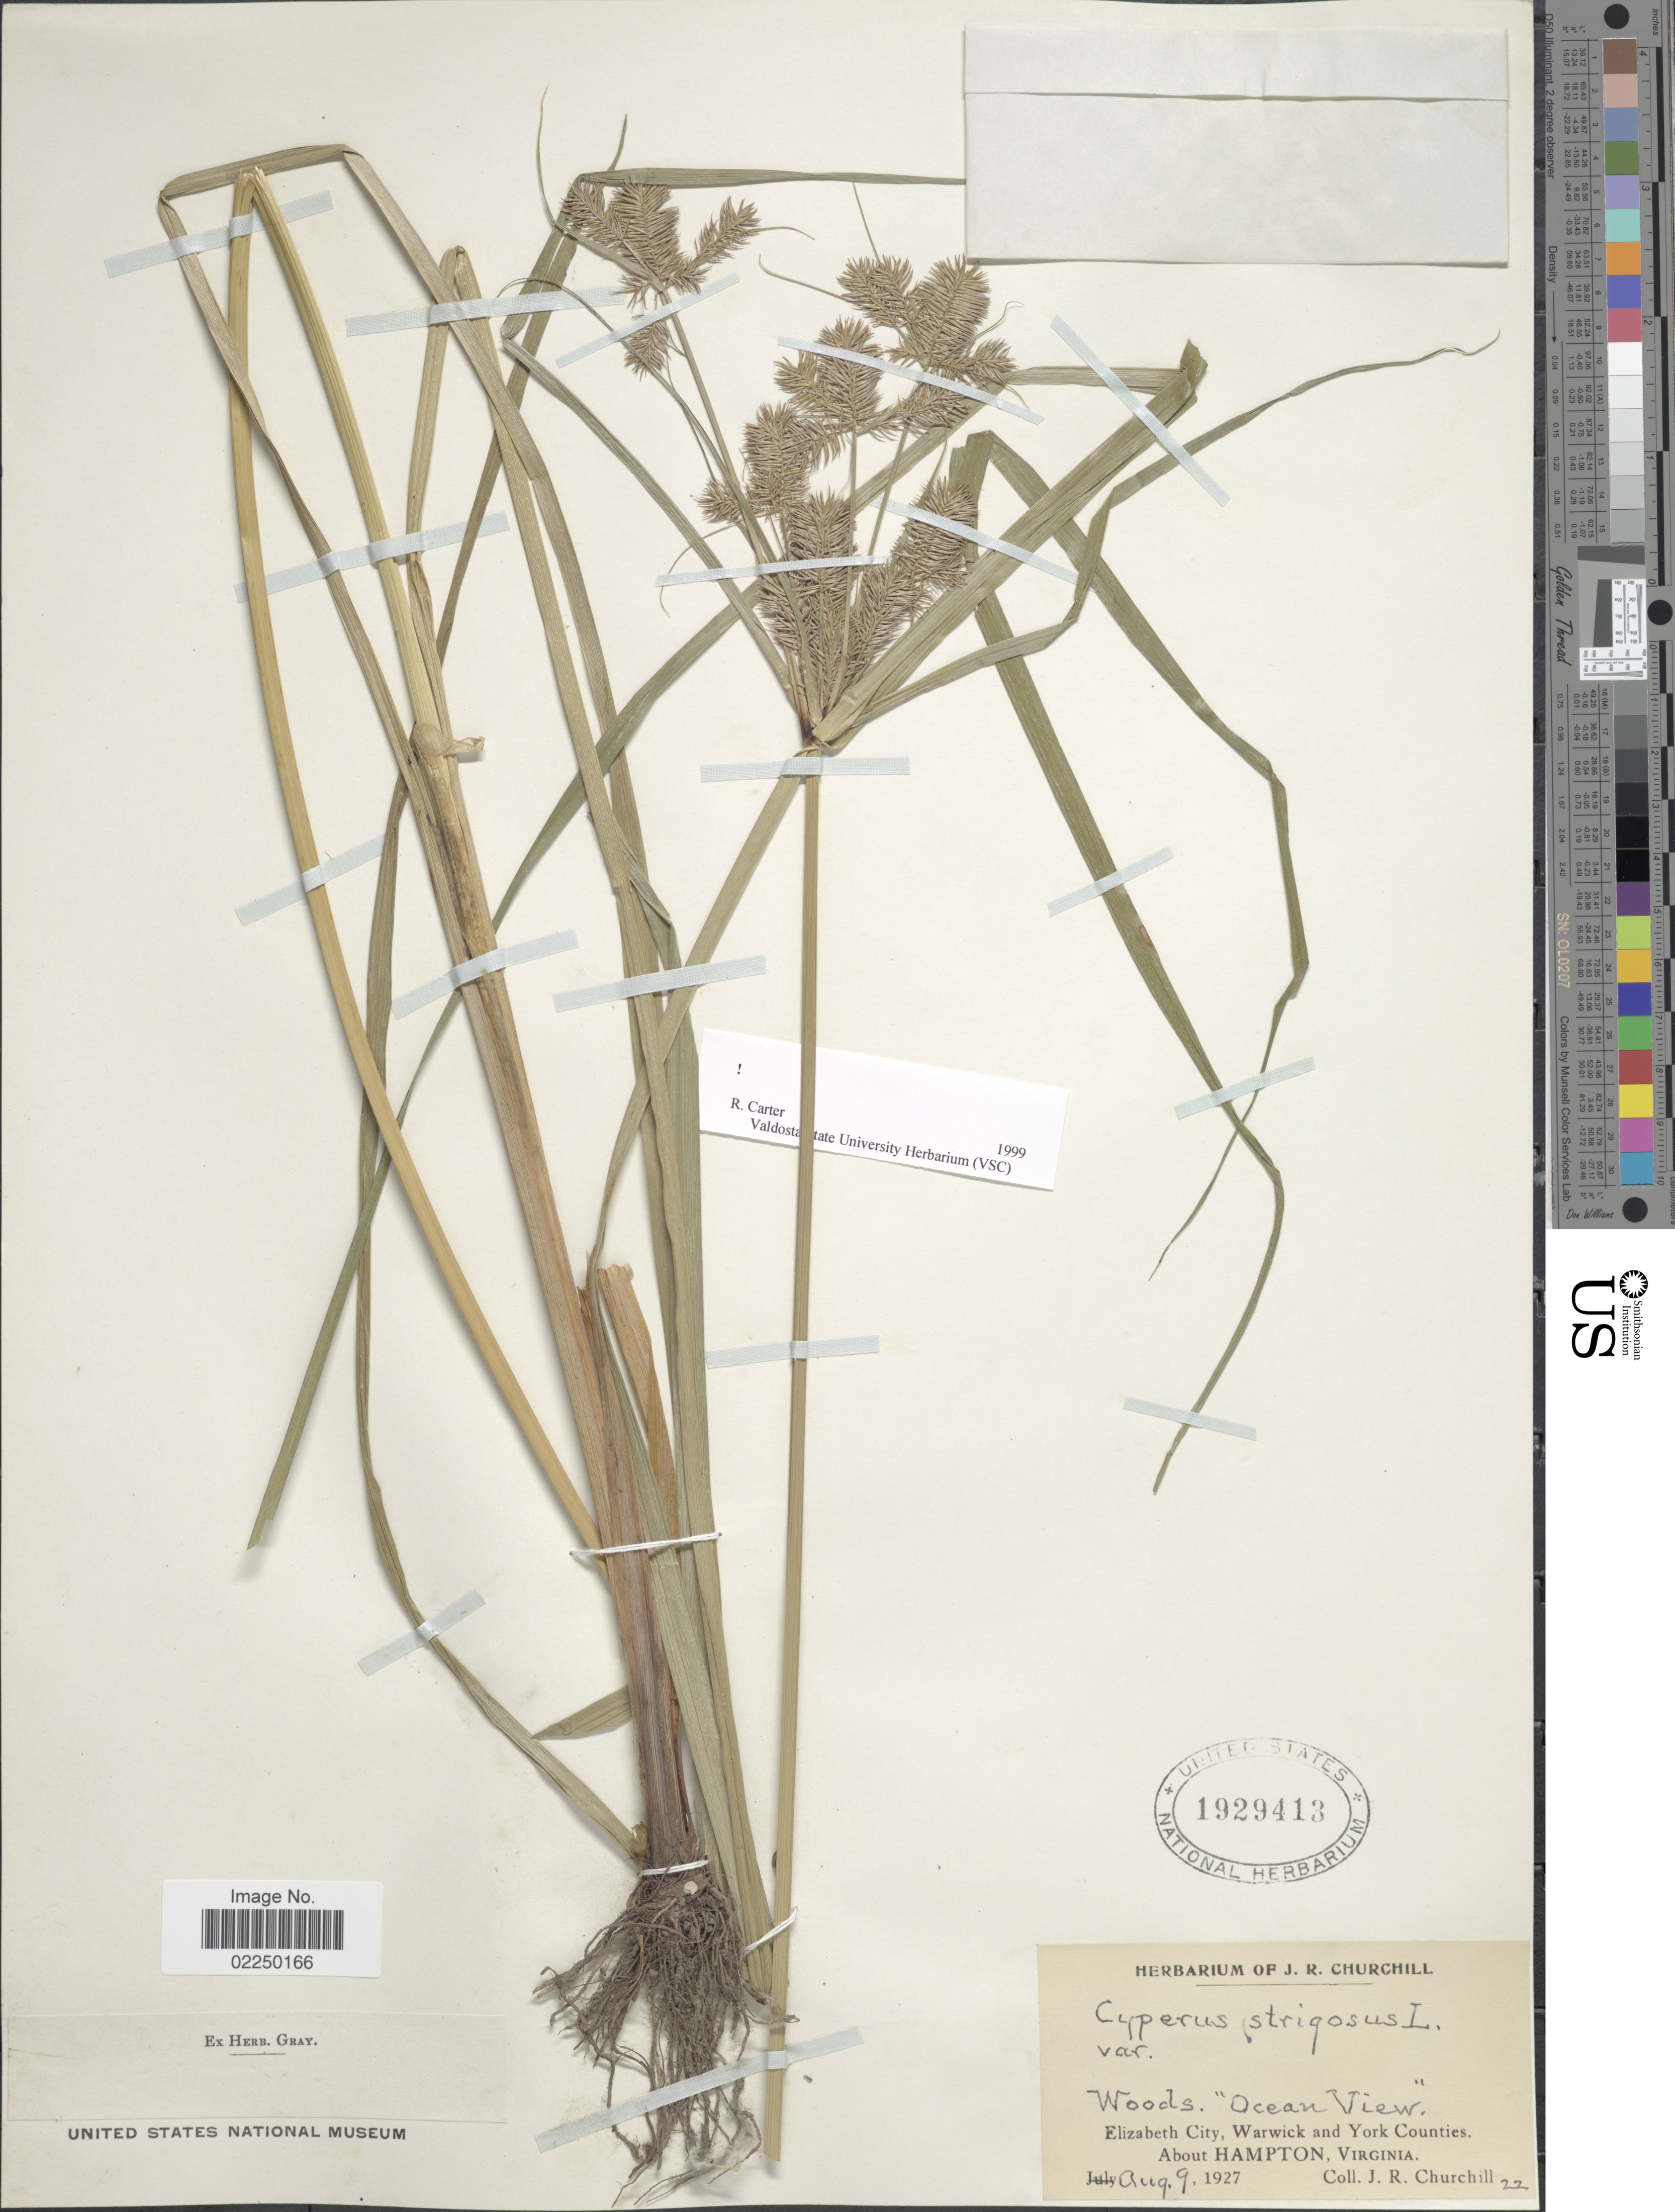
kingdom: Plantae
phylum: Tracheophyta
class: Liliopsida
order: Poales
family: Cyperaceae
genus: Cyperus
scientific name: Cyperus strigosus L.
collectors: J. Churchill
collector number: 22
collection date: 1927-08-09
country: United States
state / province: Virginia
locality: Ocean View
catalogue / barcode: US 1929413